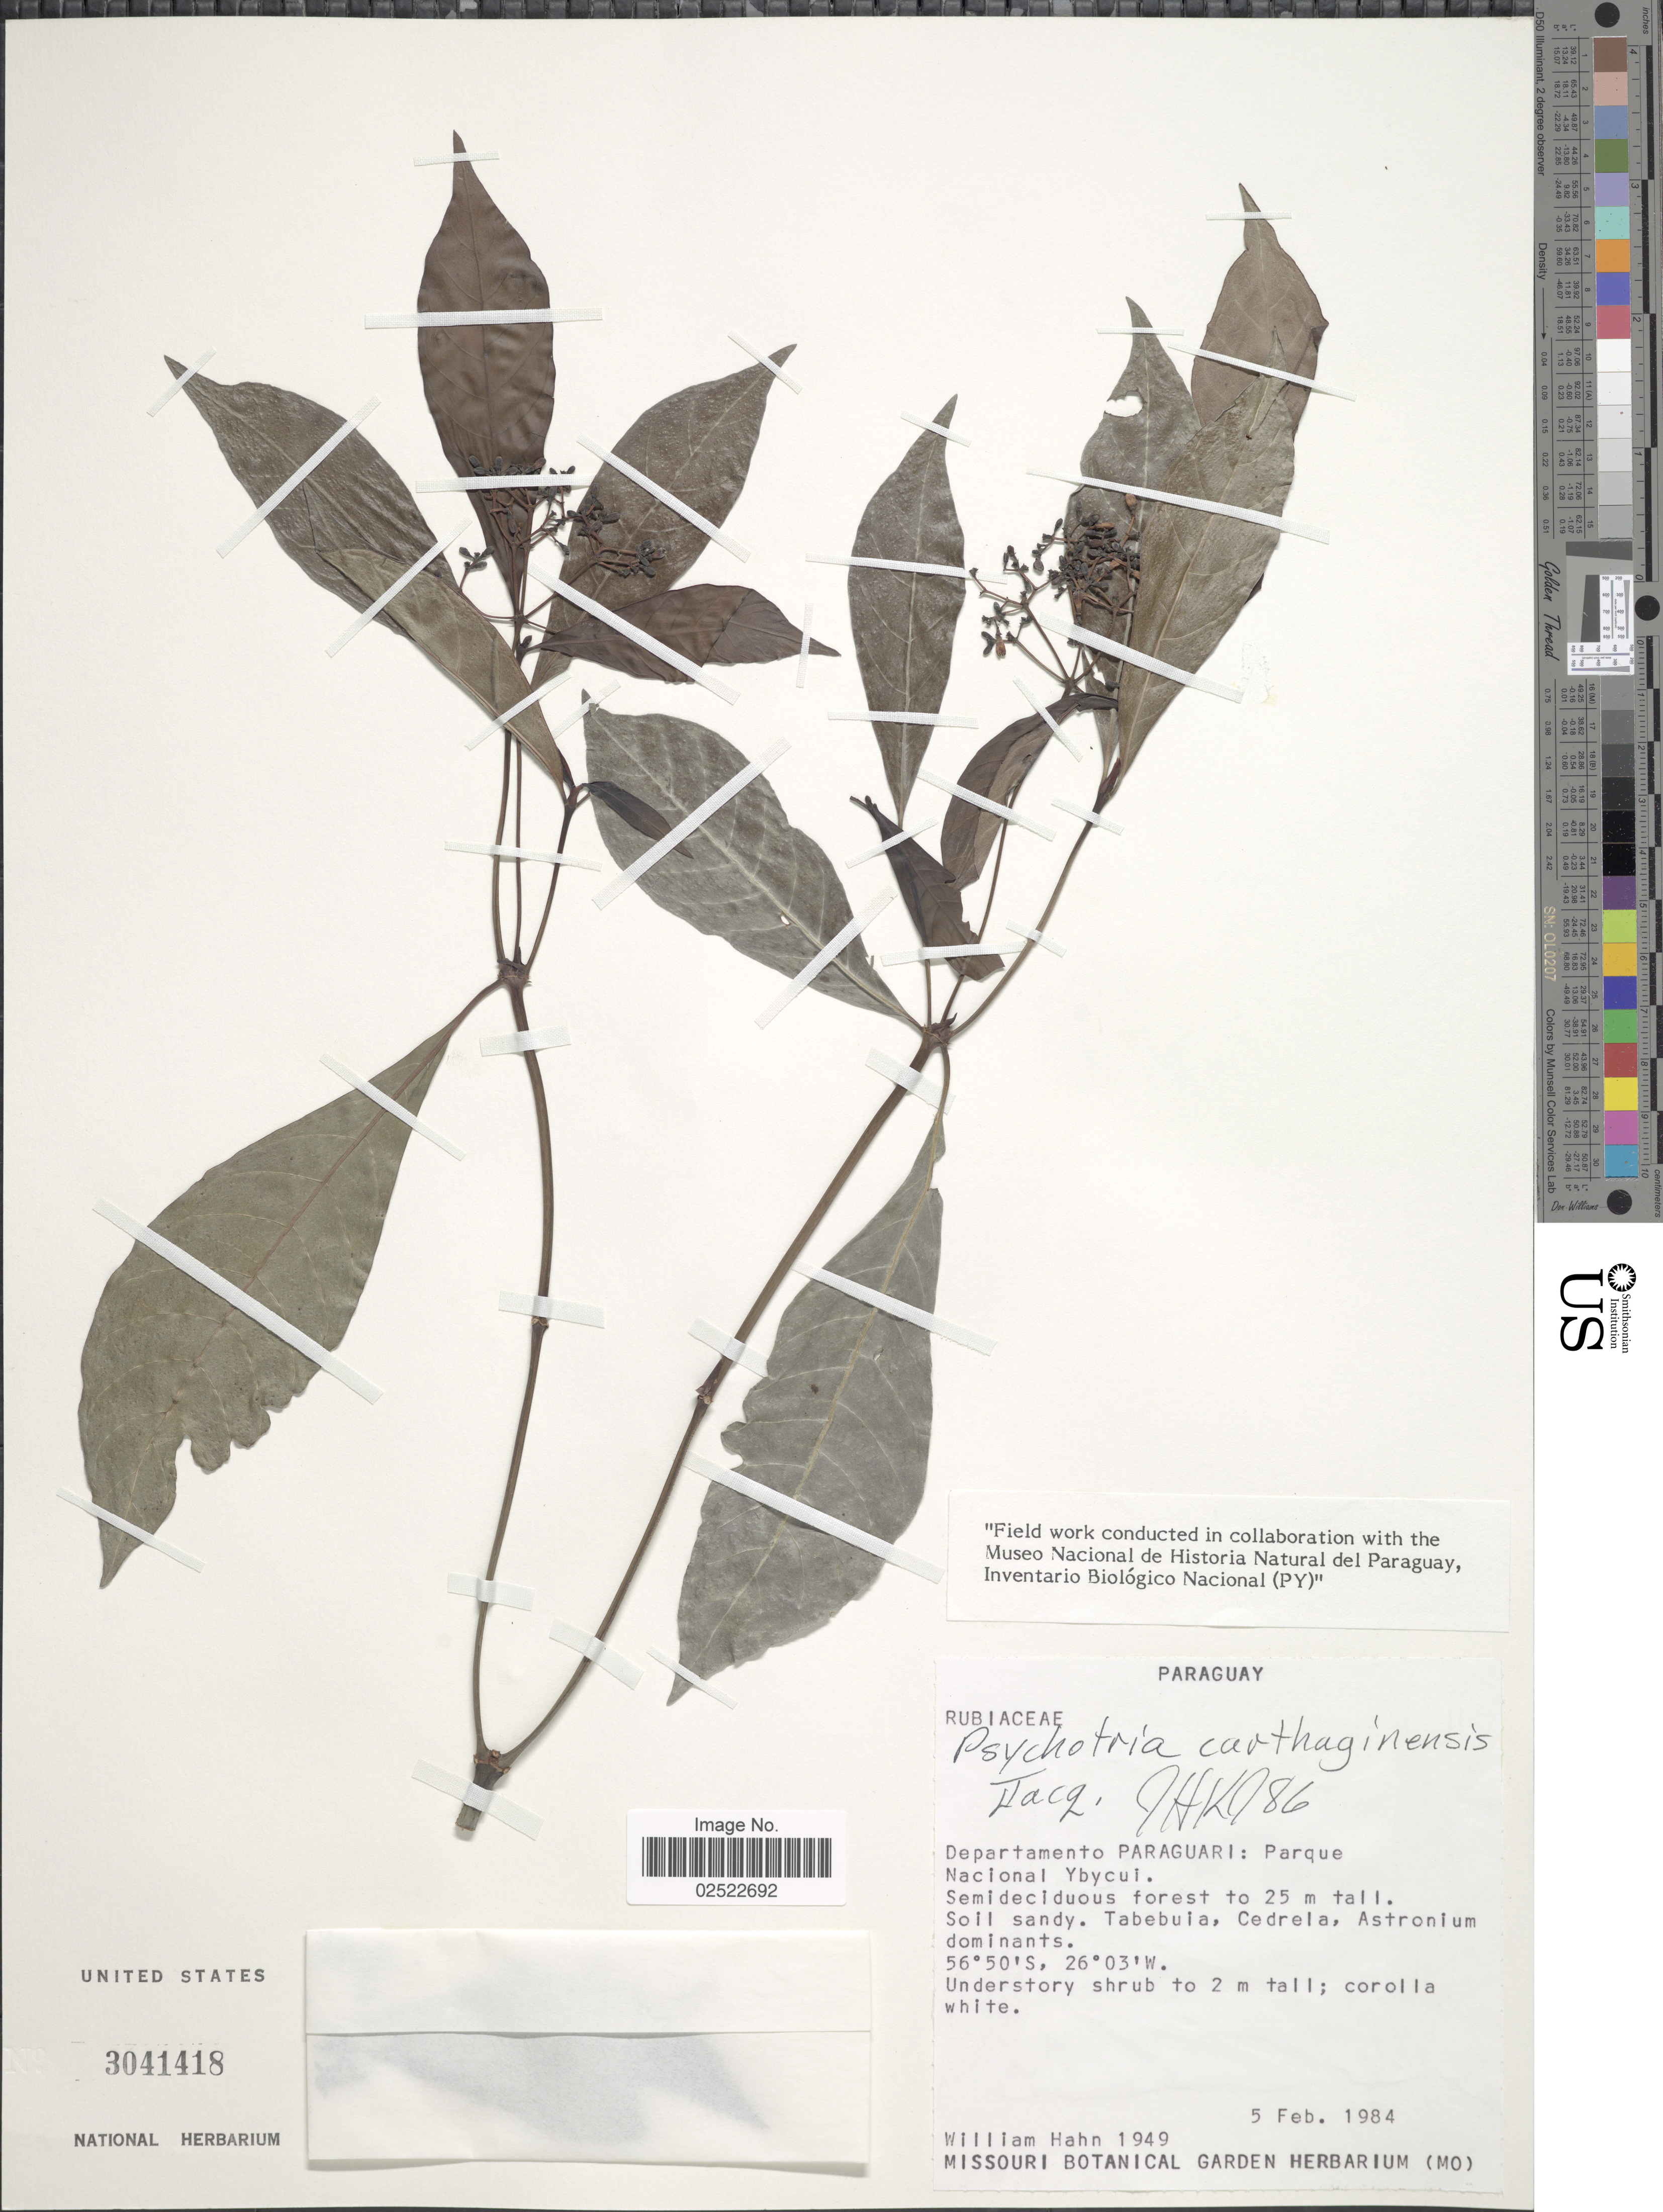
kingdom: Plantae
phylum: Tracheophyta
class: Magnoliopsida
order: Gentianales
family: Rubiaceae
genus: Psychotria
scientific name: Psychotria carthagenensis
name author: Jacq.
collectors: W. J. Hahn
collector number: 1949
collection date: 1984-02-05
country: Paraguay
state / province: Paraguari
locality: Parque Nacional Ybycui.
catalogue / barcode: US 3041418